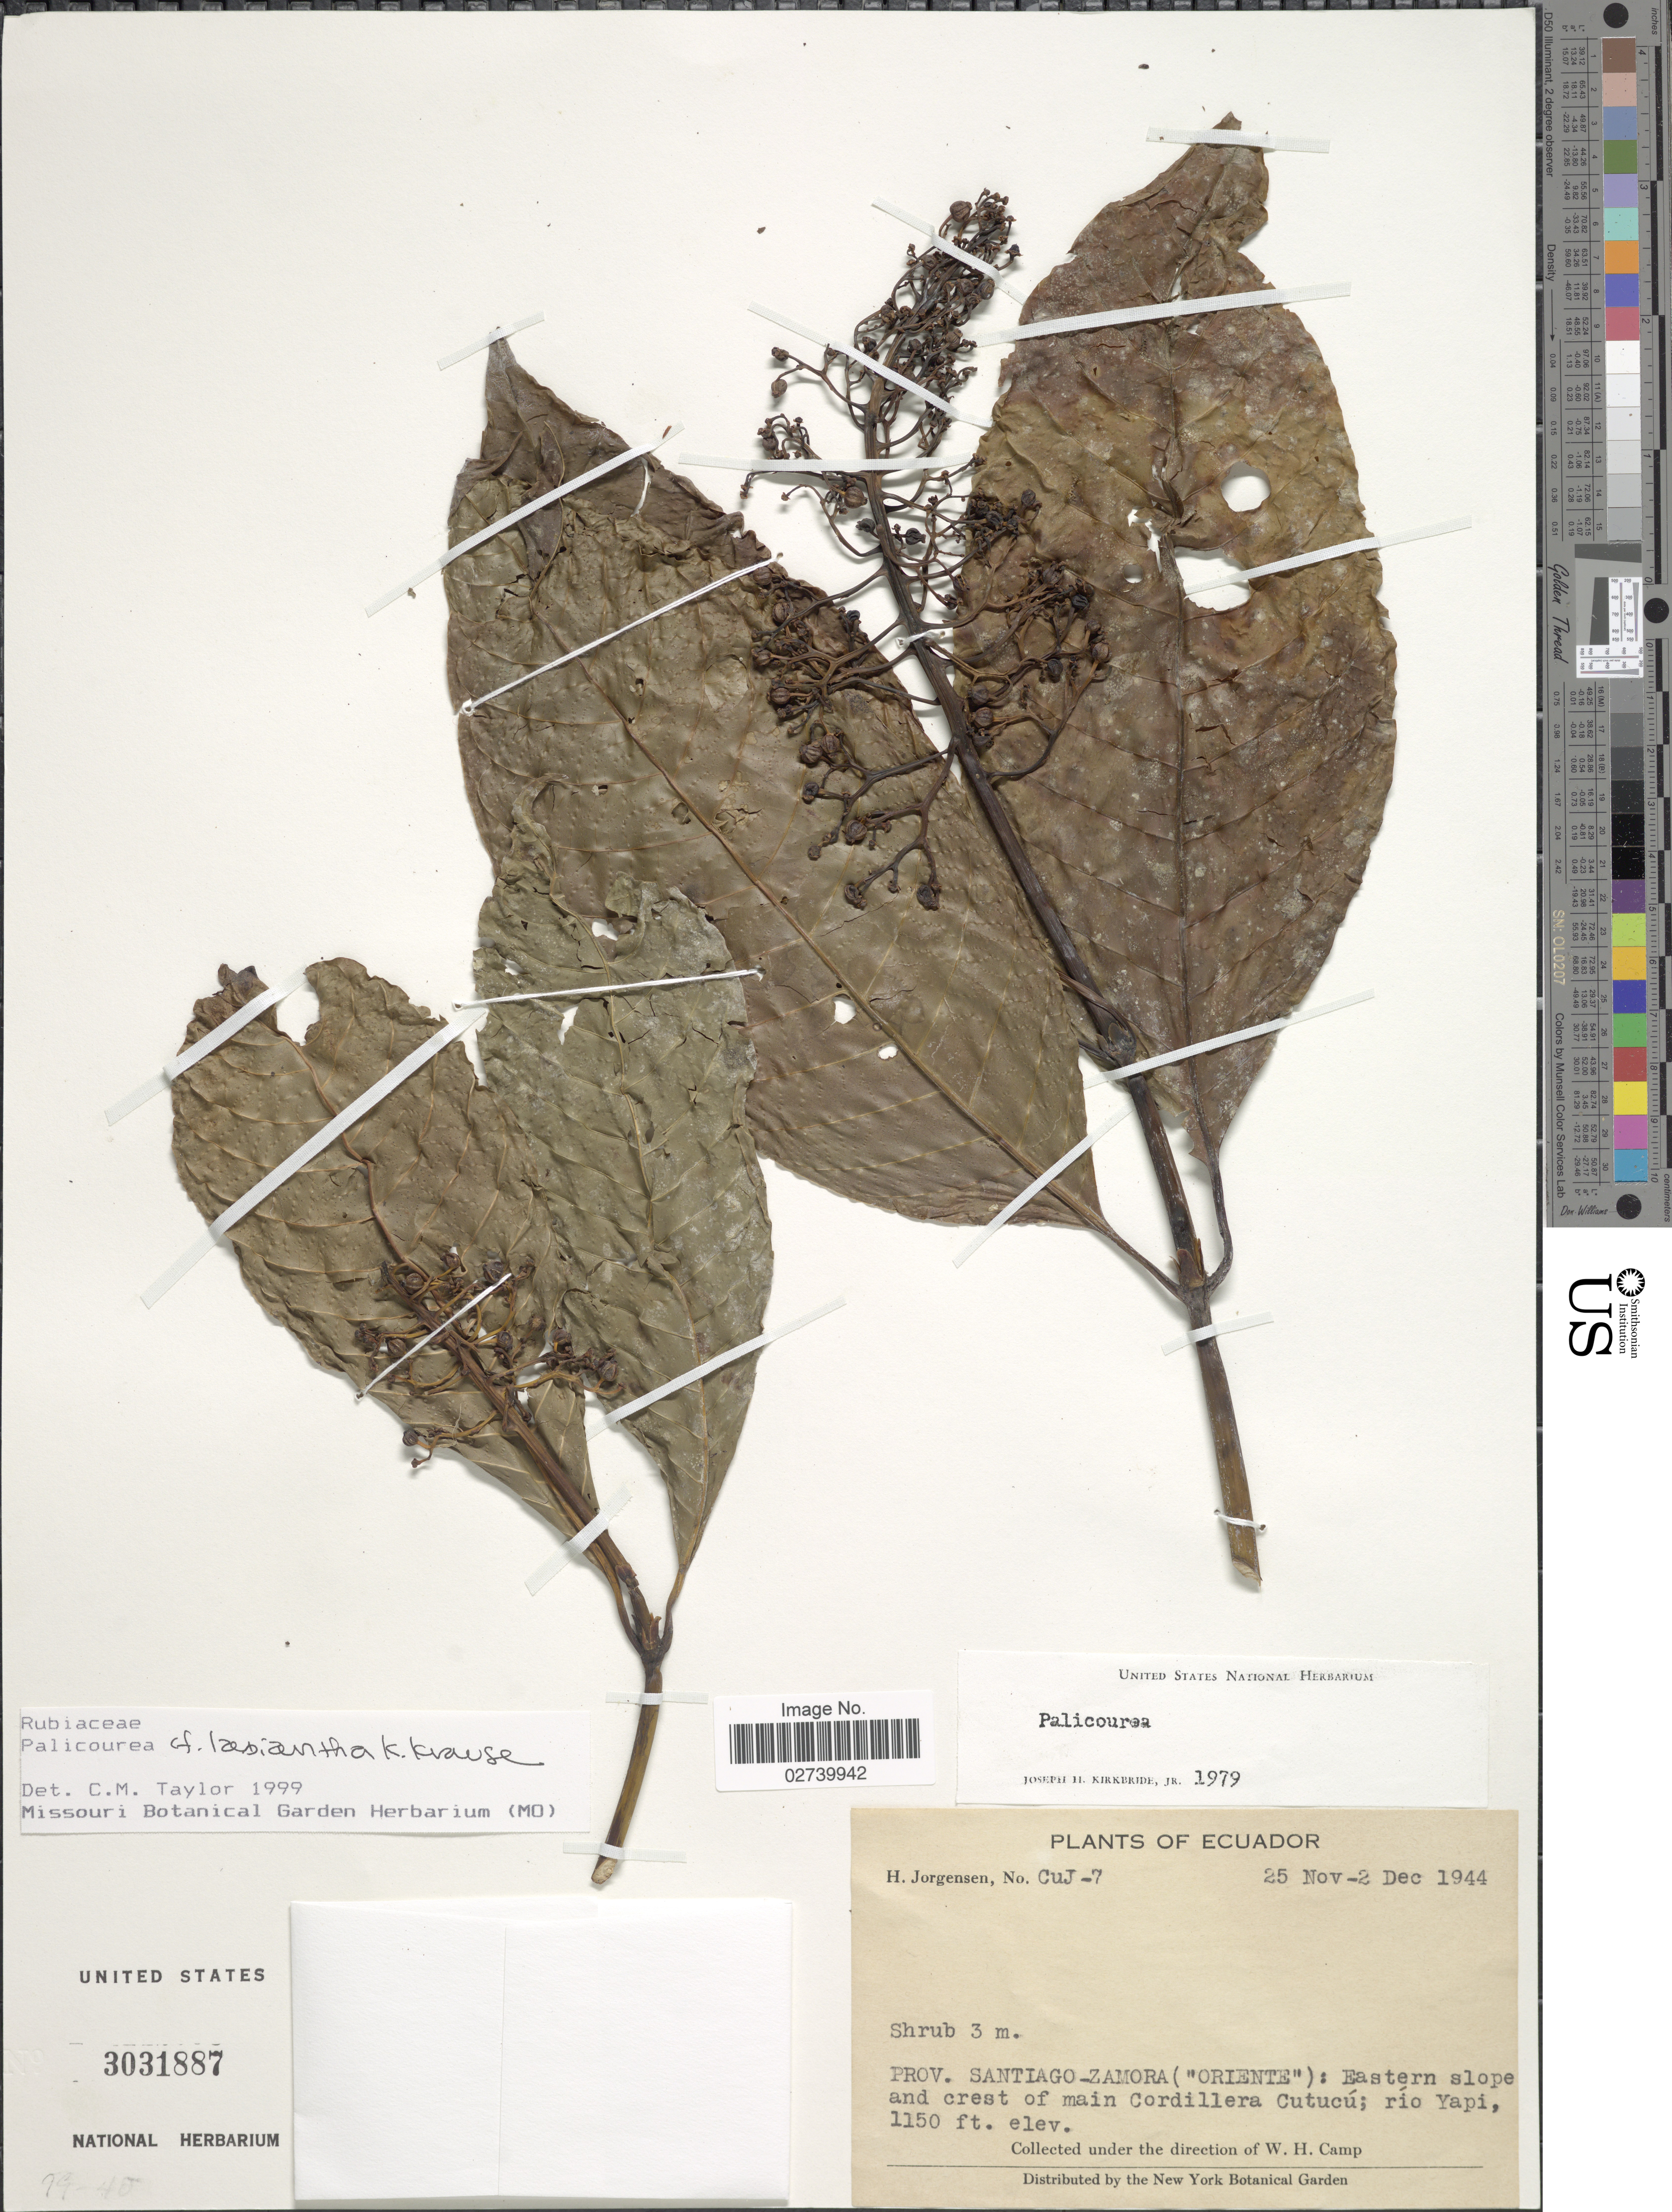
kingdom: Plantae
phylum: Tracheophyta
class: Magnoliopsida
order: Gentianales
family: Rubiaceae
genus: Palicourea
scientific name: Palicourea lasiantha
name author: Krause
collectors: H. Jørgensen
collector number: CuJ-7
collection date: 1944-11-25/1944-12-04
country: Ecuador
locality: Prov. Santiago-Zamora ("Oriente"): Eastern slope and crest of main cordillera Cutucú; río Yapi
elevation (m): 351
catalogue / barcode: US 3031887